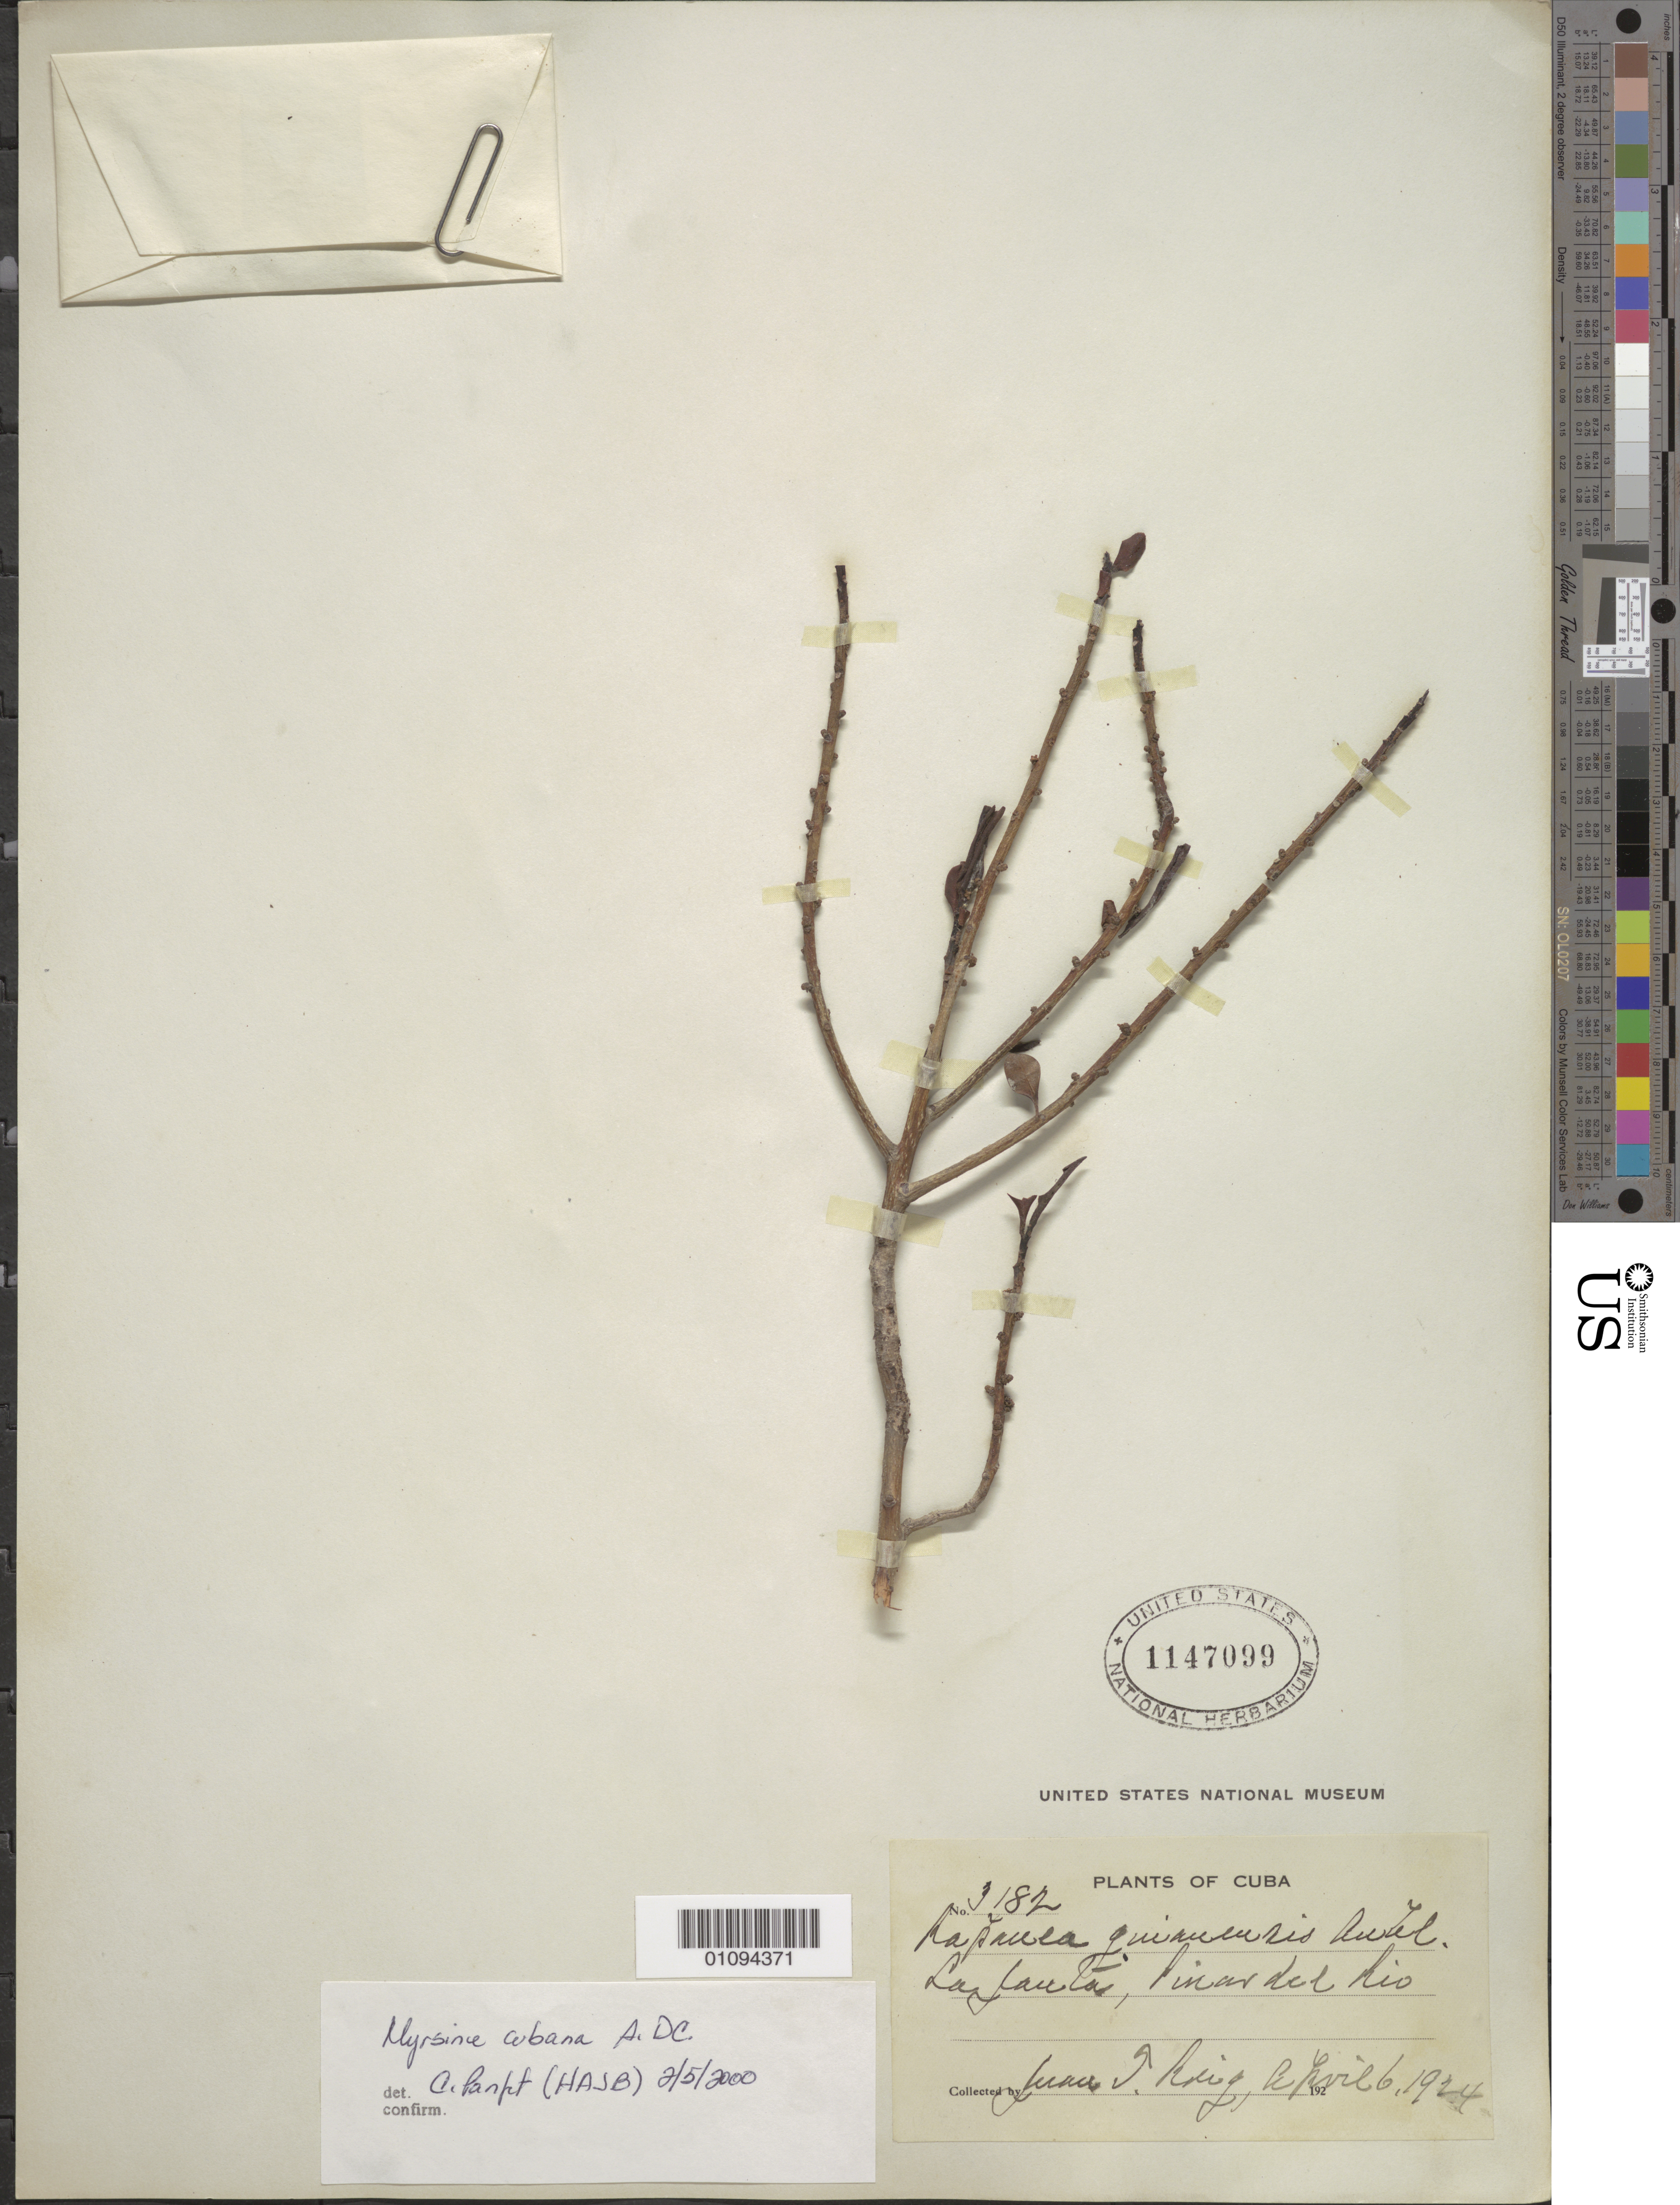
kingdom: Plantae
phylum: Tracheophyta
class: Magnoliopsida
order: Ericales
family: Primulaceae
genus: Myrsine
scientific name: Myrsine cubana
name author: A. DC.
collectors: J. Roig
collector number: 3182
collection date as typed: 06 Apr 1924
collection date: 1924-04-06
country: Cuba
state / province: Pinar del Rio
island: Cuba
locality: Pinar del Rio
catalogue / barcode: US 1147099